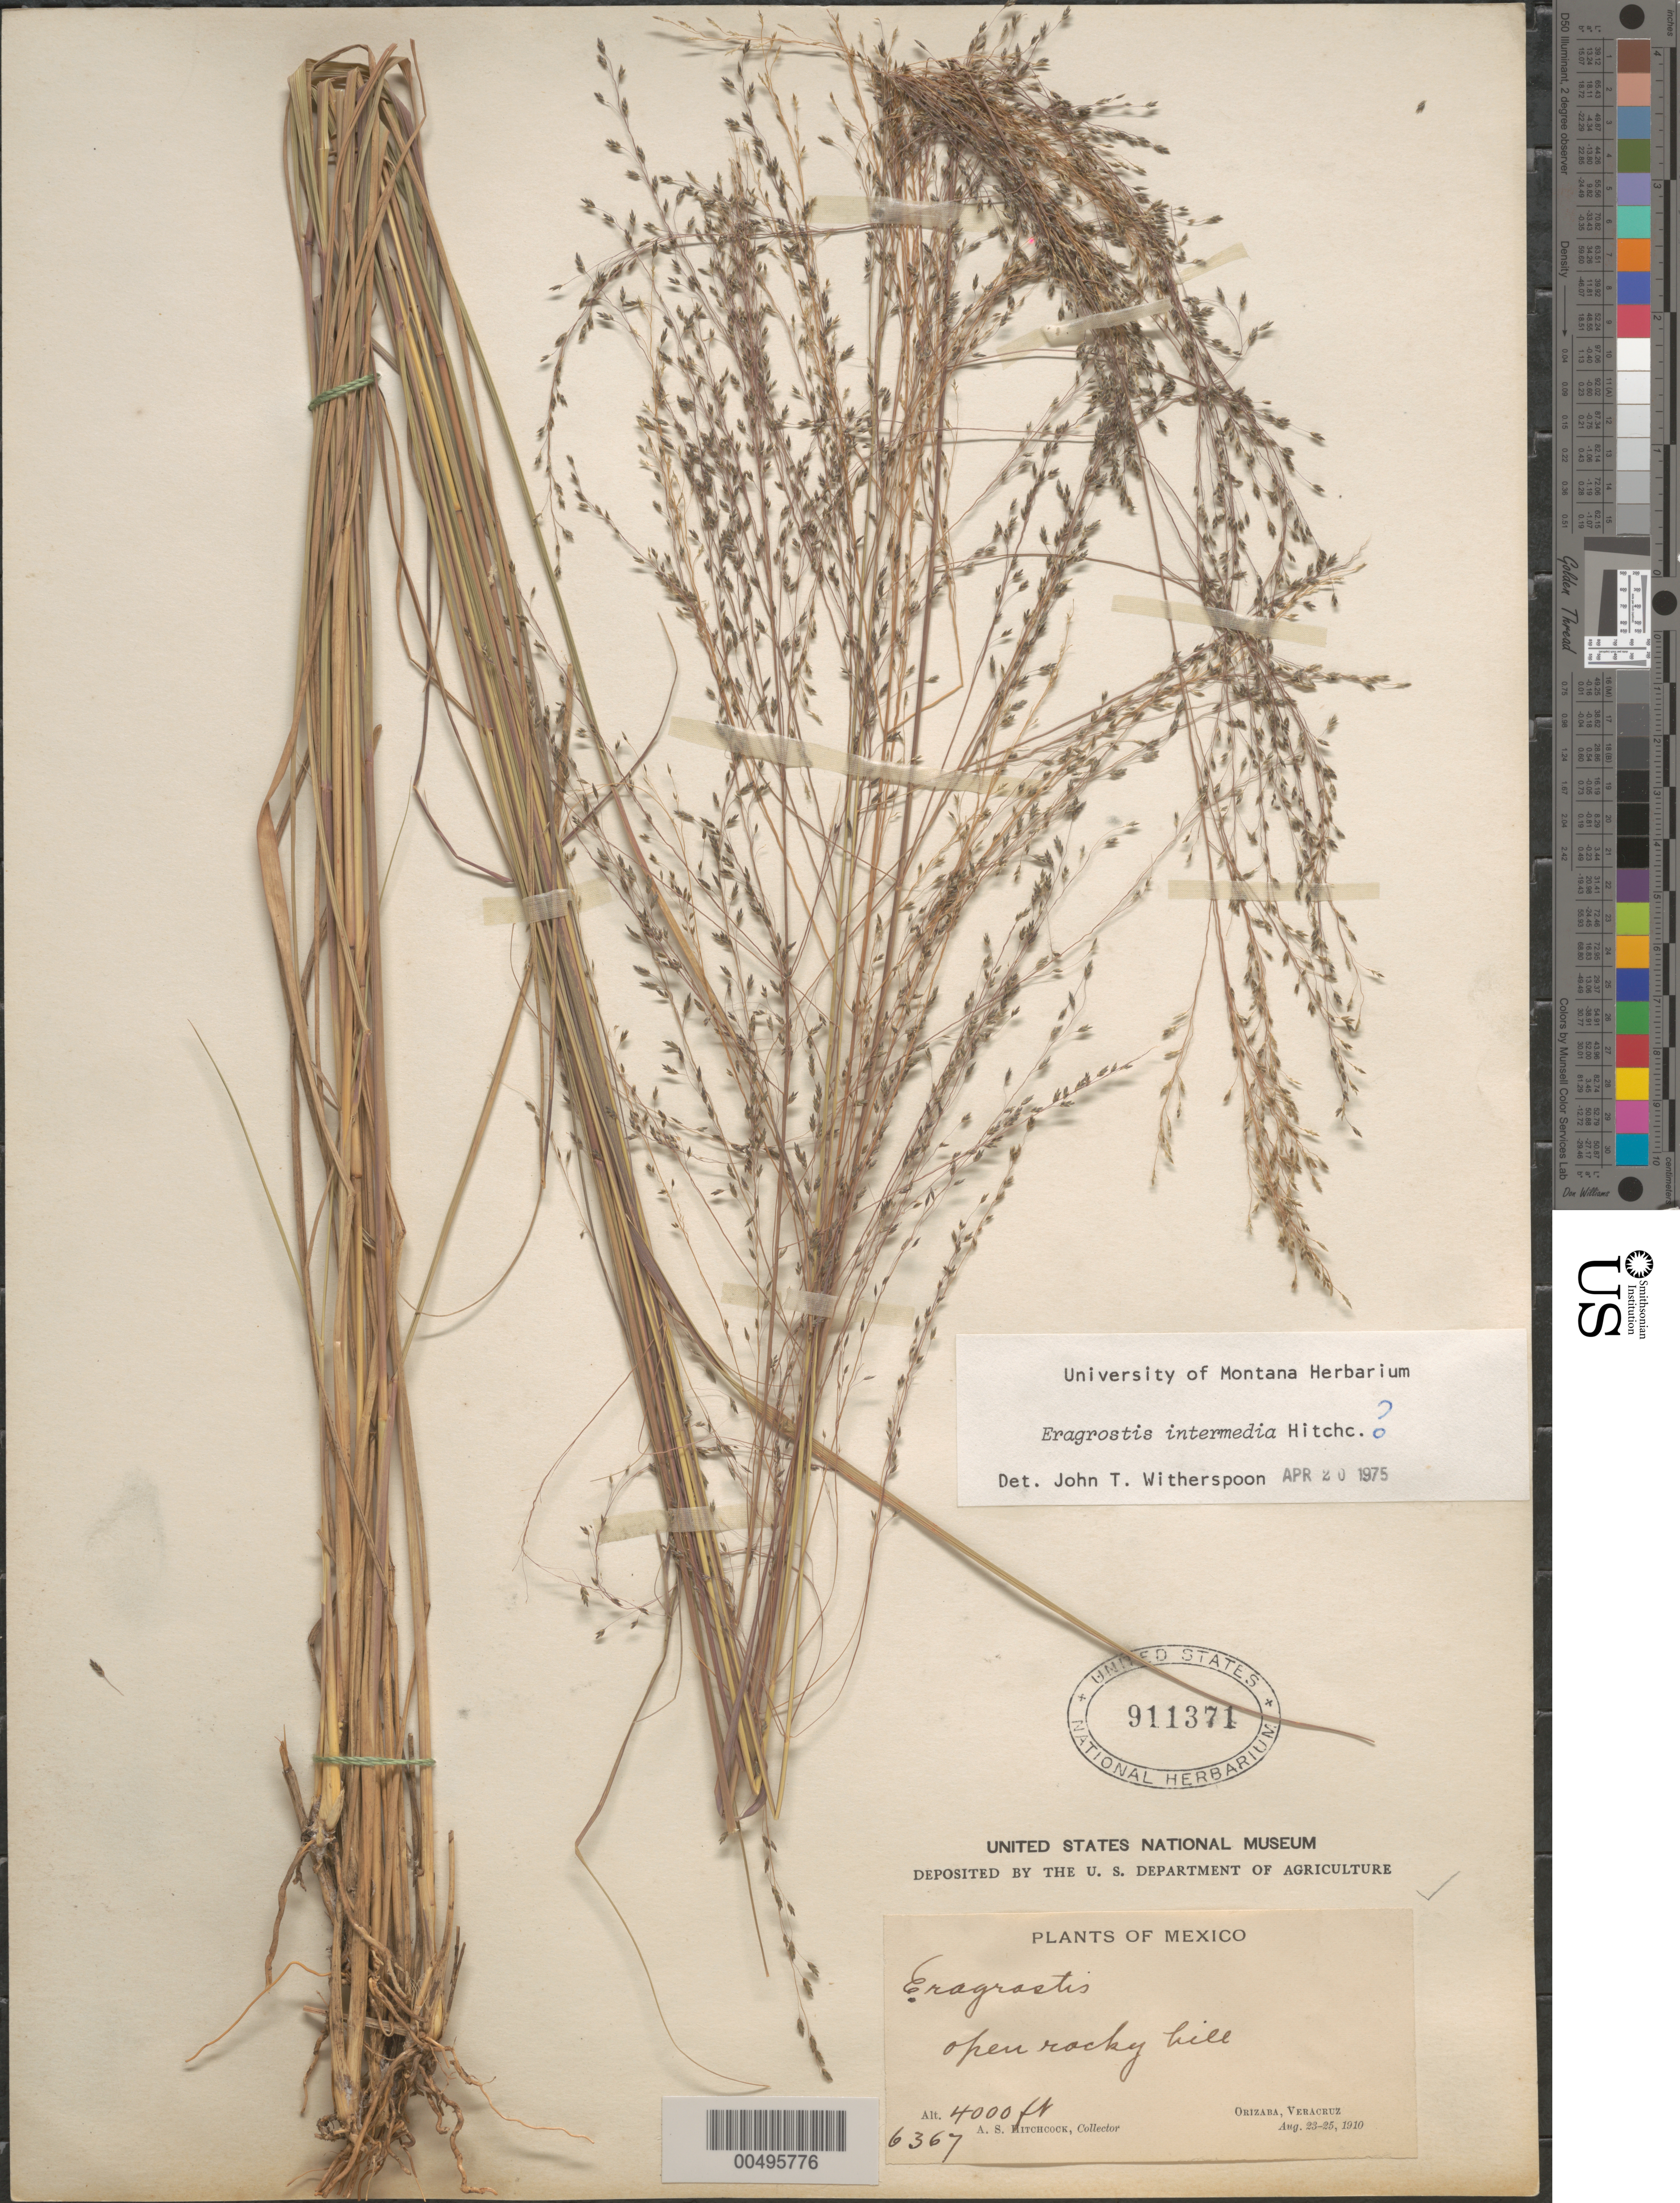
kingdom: Plantae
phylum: Tracheophyta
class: Liliopsida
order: Poales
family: Poaceae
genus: Eragrostis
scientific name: Eragrostis intermedia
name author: Hitchc.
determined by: Witherspoon, John T.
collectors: A. S. Hitchcock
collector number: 6367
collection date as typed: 23 Aug 1910 to 25 Aug 1910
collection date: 1910-08-23/1910-08-25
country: Mexico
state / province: Veracruz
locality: Orizaba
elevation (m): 1219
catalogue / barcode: US 911371